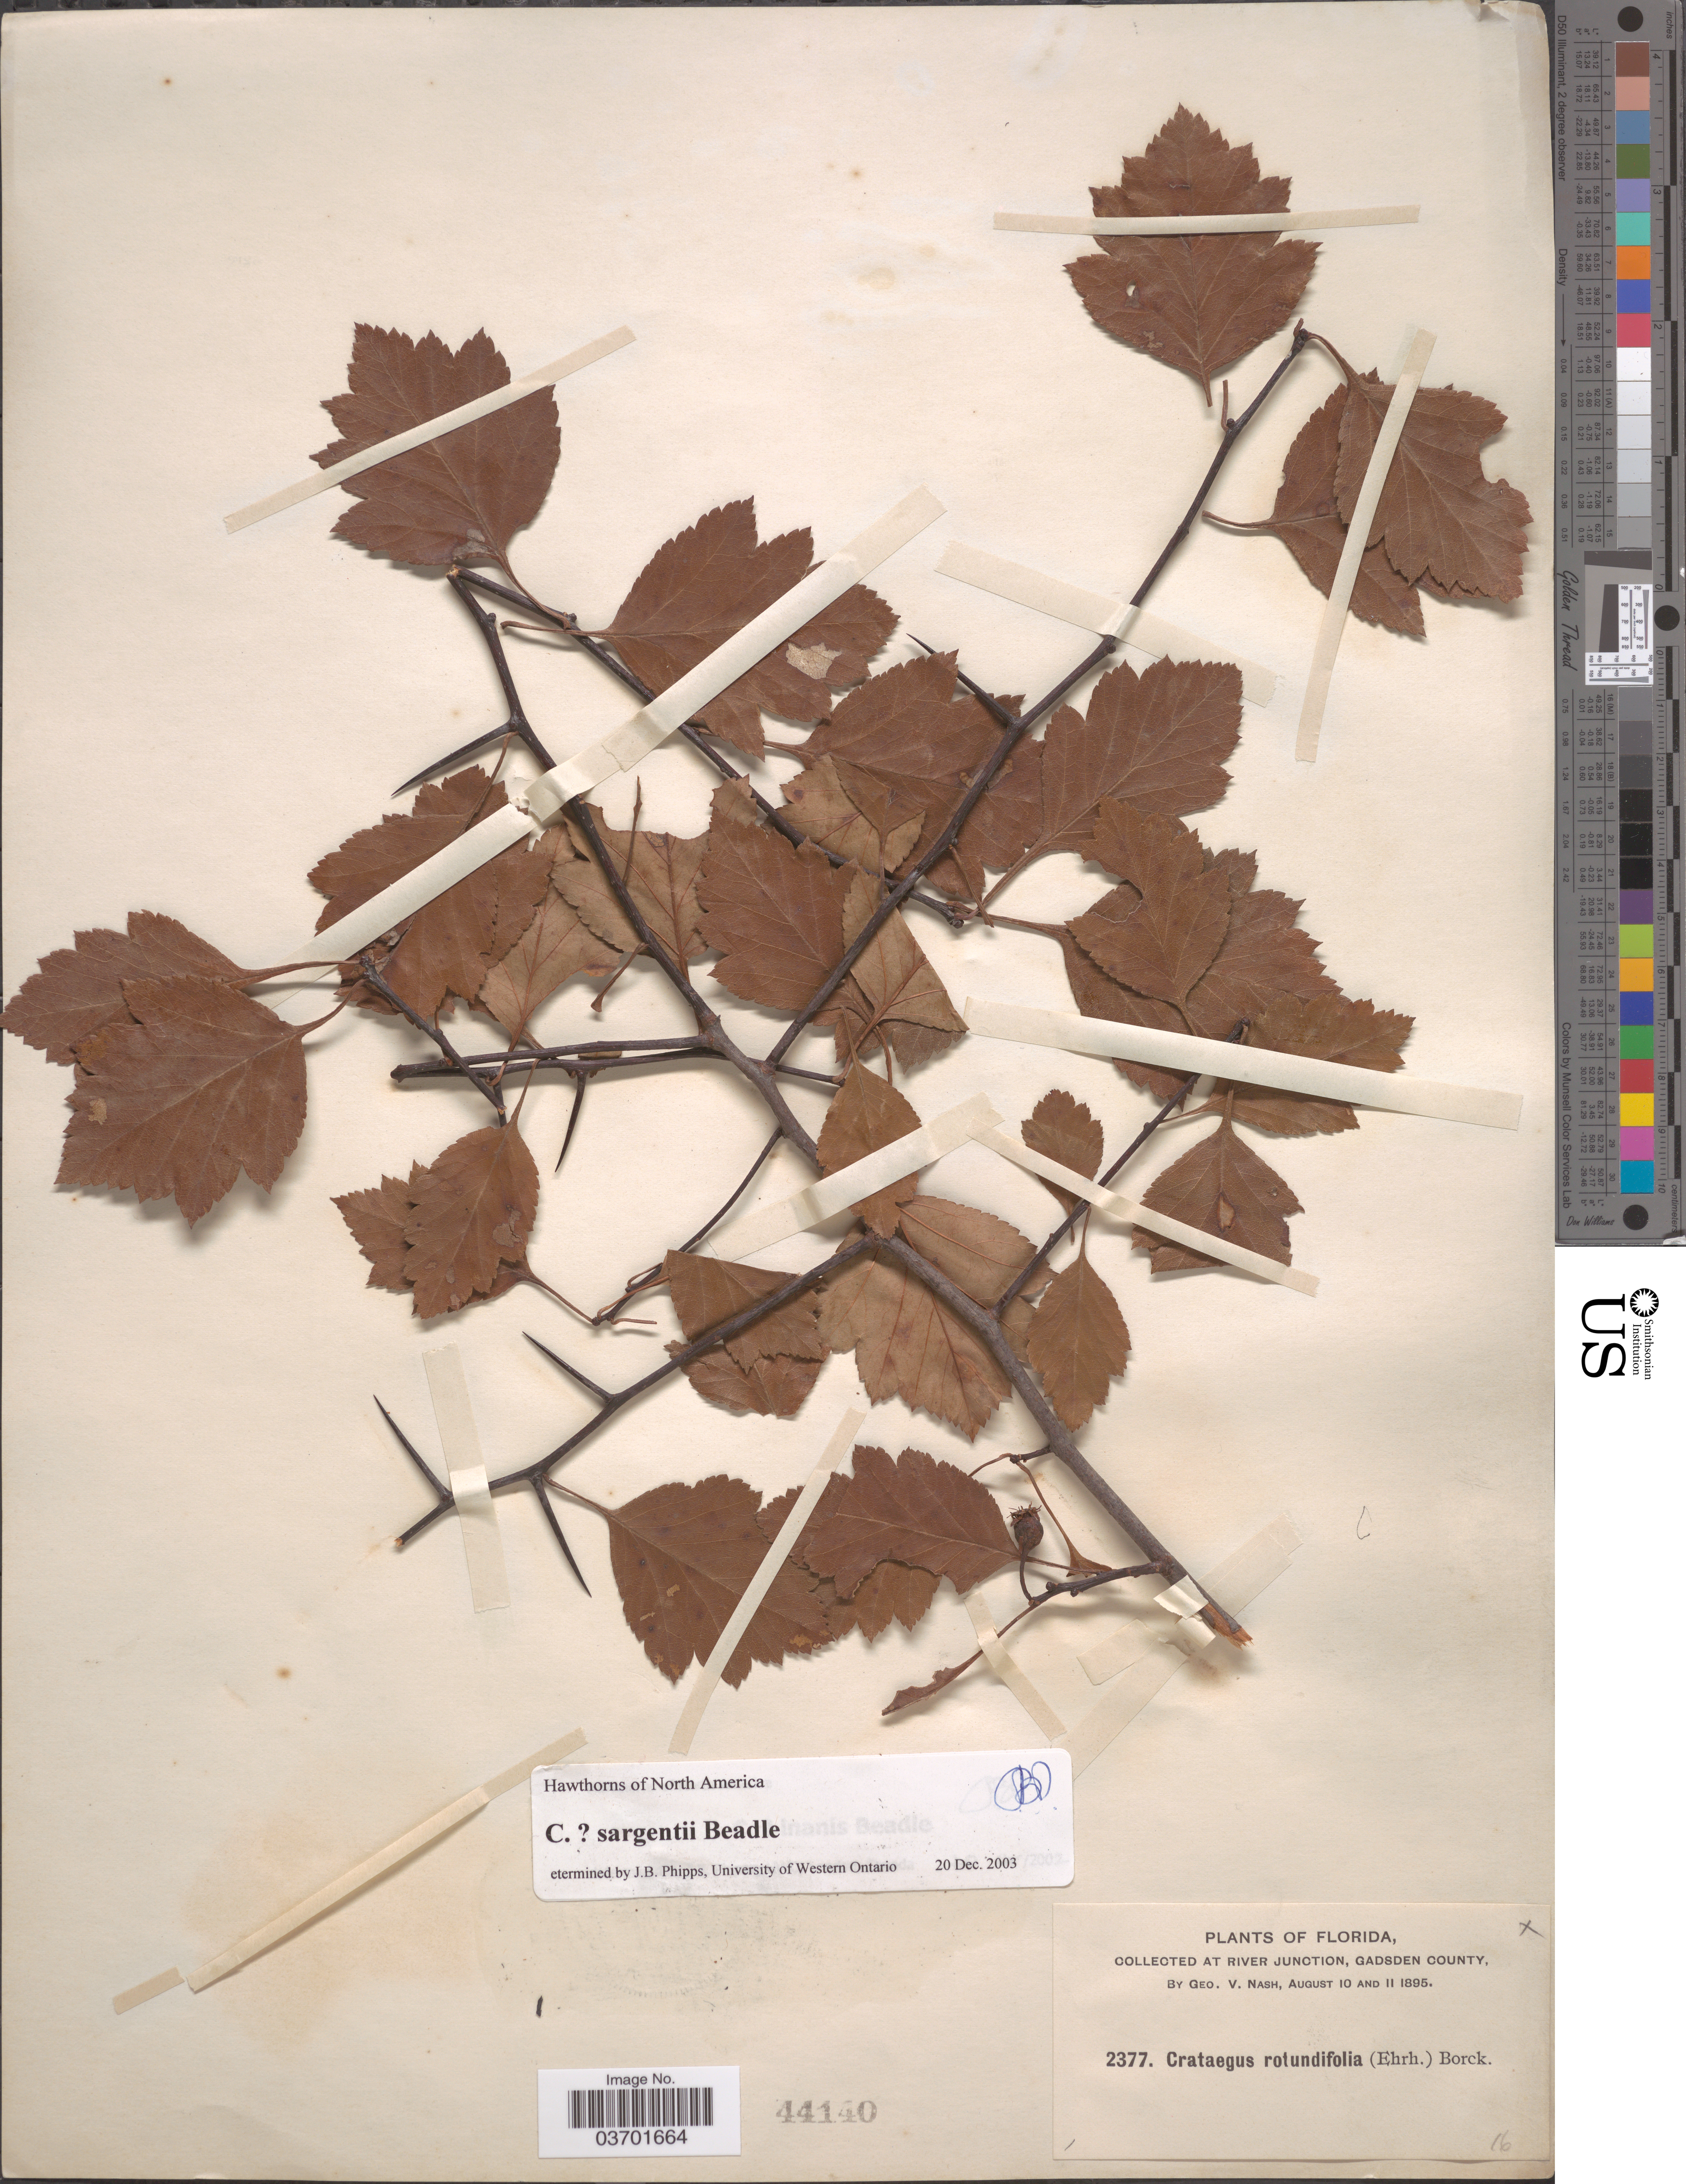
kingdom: Plantae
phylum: Tracheophyta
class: Magnoliopsida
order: Rosales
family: Rosaceae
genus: Crataegus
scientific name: Crataegus sargenti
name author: Beadle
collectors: G. V. Nash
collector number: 2377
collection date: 1895-08-10/1895-08-11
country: United States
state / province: Florida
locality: River Junction, Gadsden County.